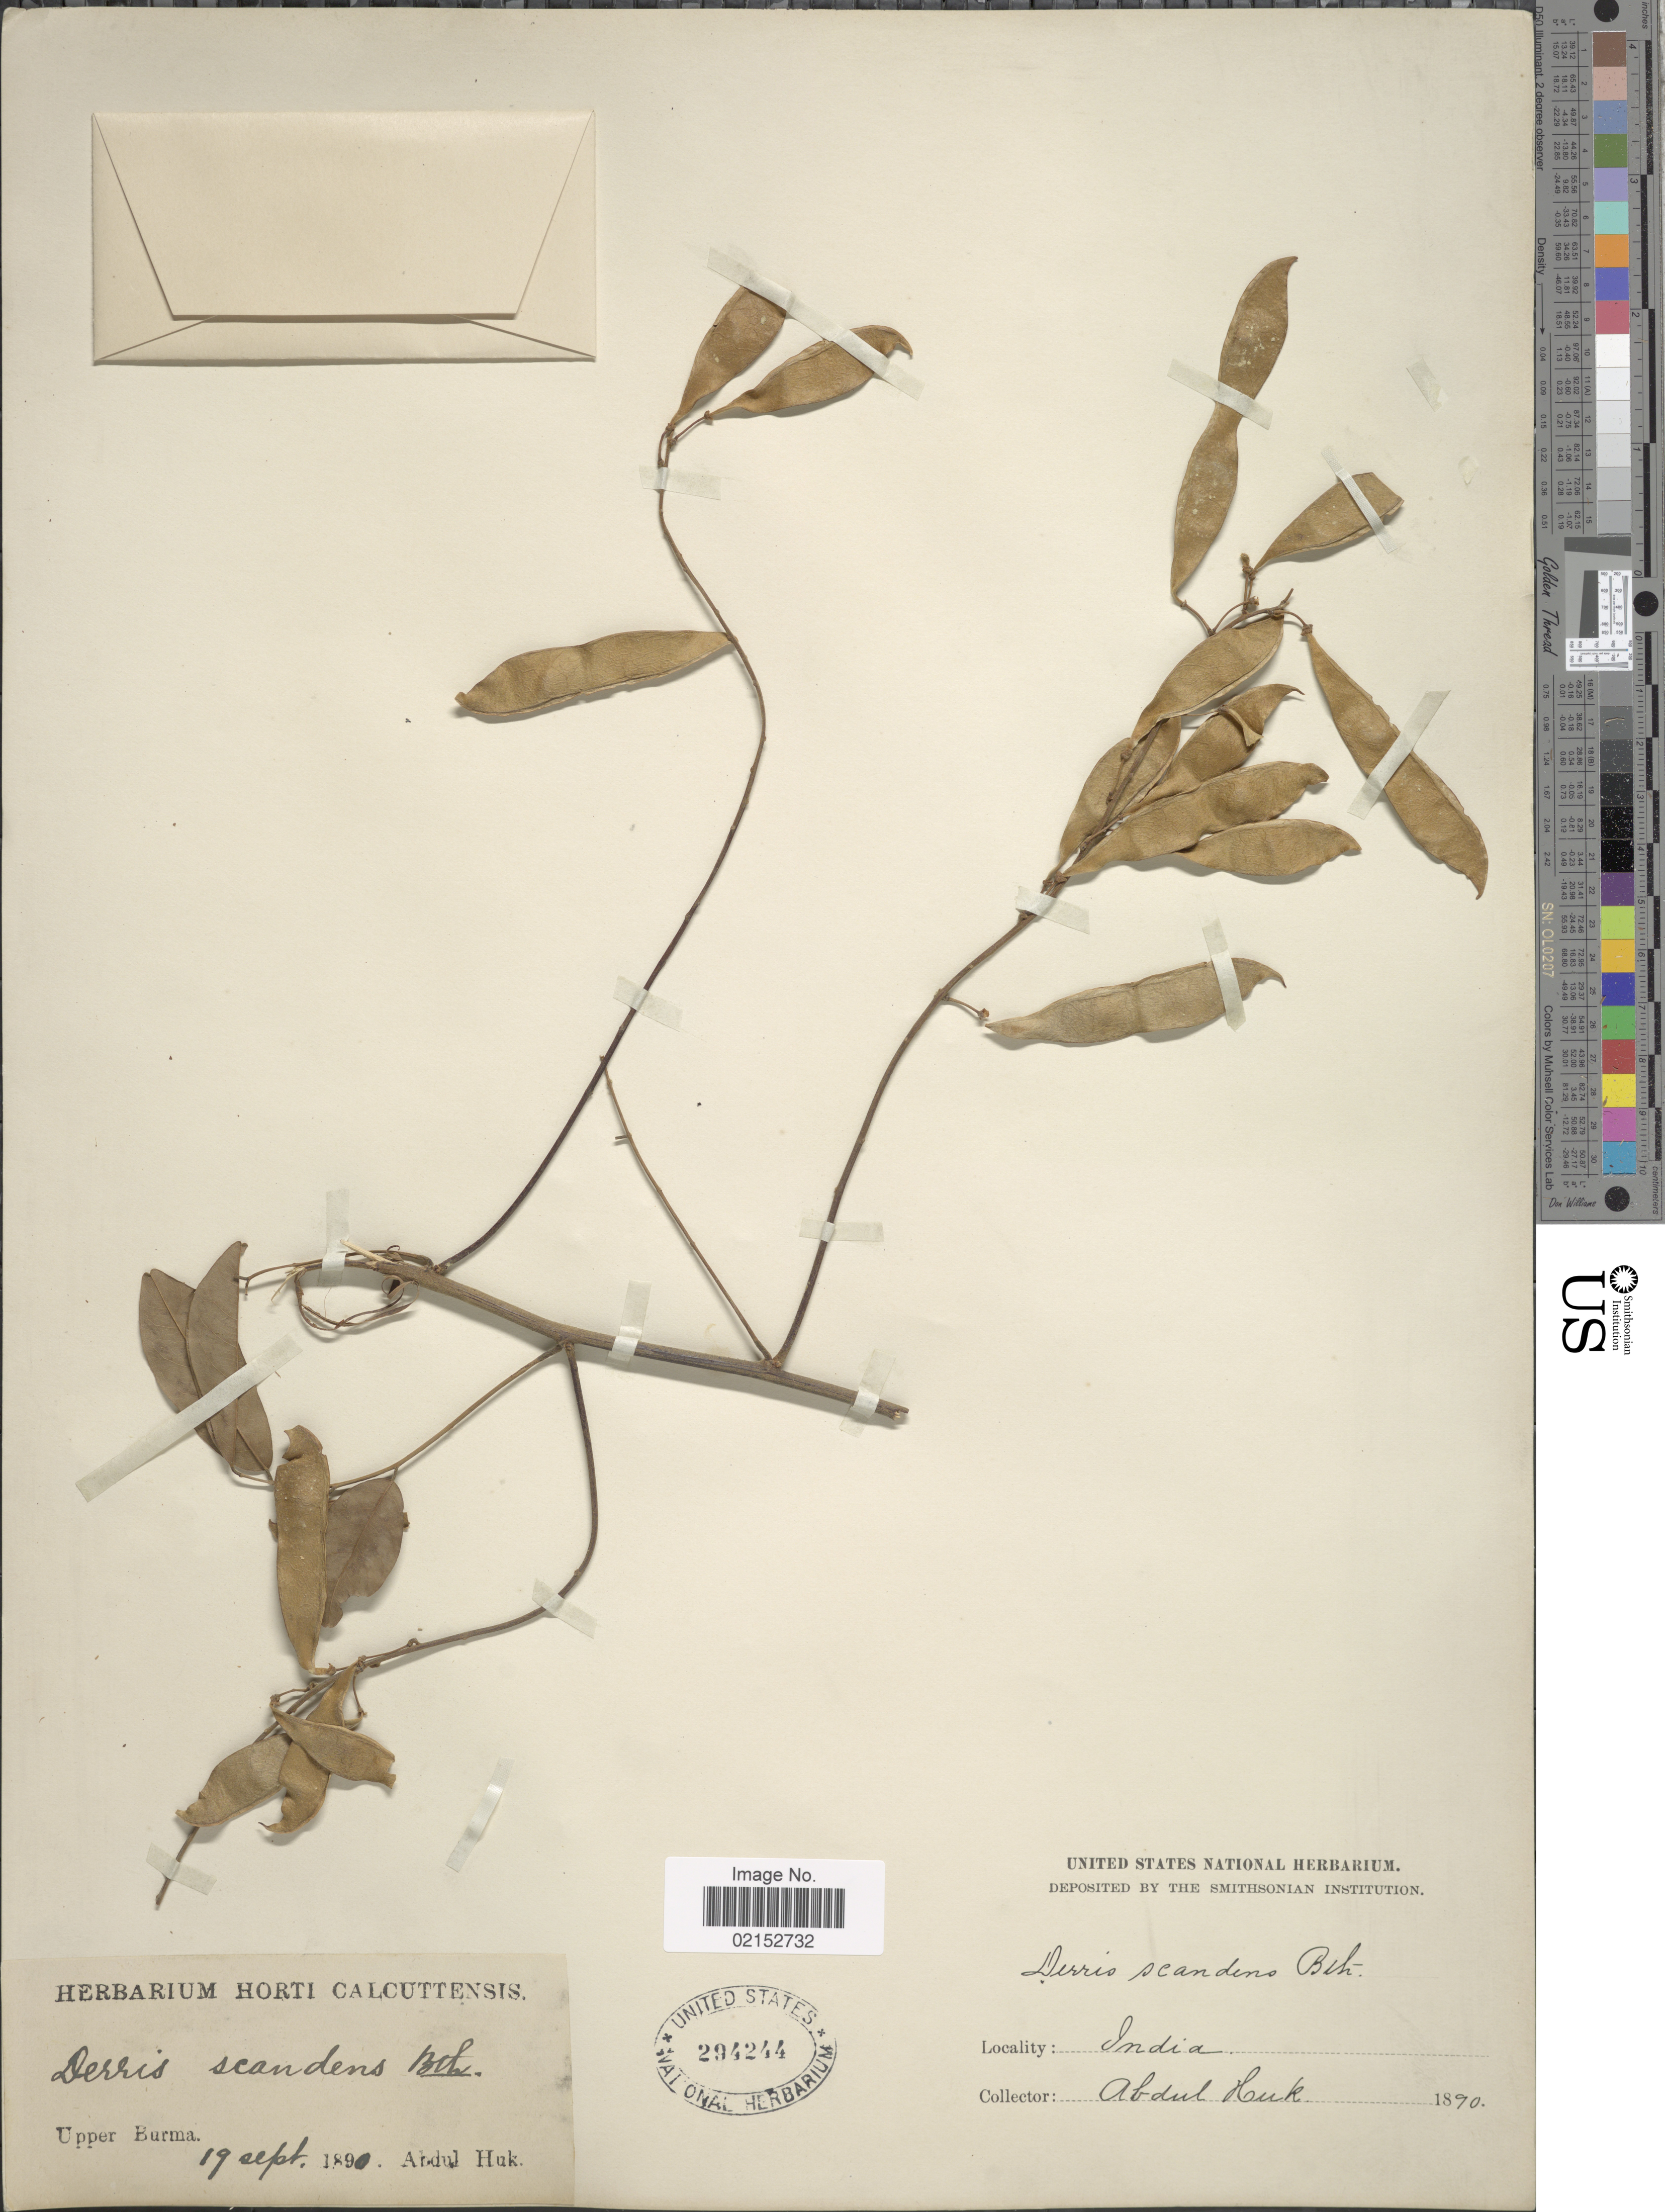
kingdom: Plantae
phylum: Tracheophyta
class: Magnoliopsida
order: Fabales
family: Fabaceae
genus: Brachypterum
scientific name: Brachypterum scandens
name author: (Roxb.) Miq.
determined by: Strong, Mark T., (BOT), Smithsonian Institution - National Museum of Natural History (UNITED STATES)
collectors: A. Huk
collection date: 1890-09-19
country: Myanmar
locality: Upper Burma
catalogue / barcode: US 294244